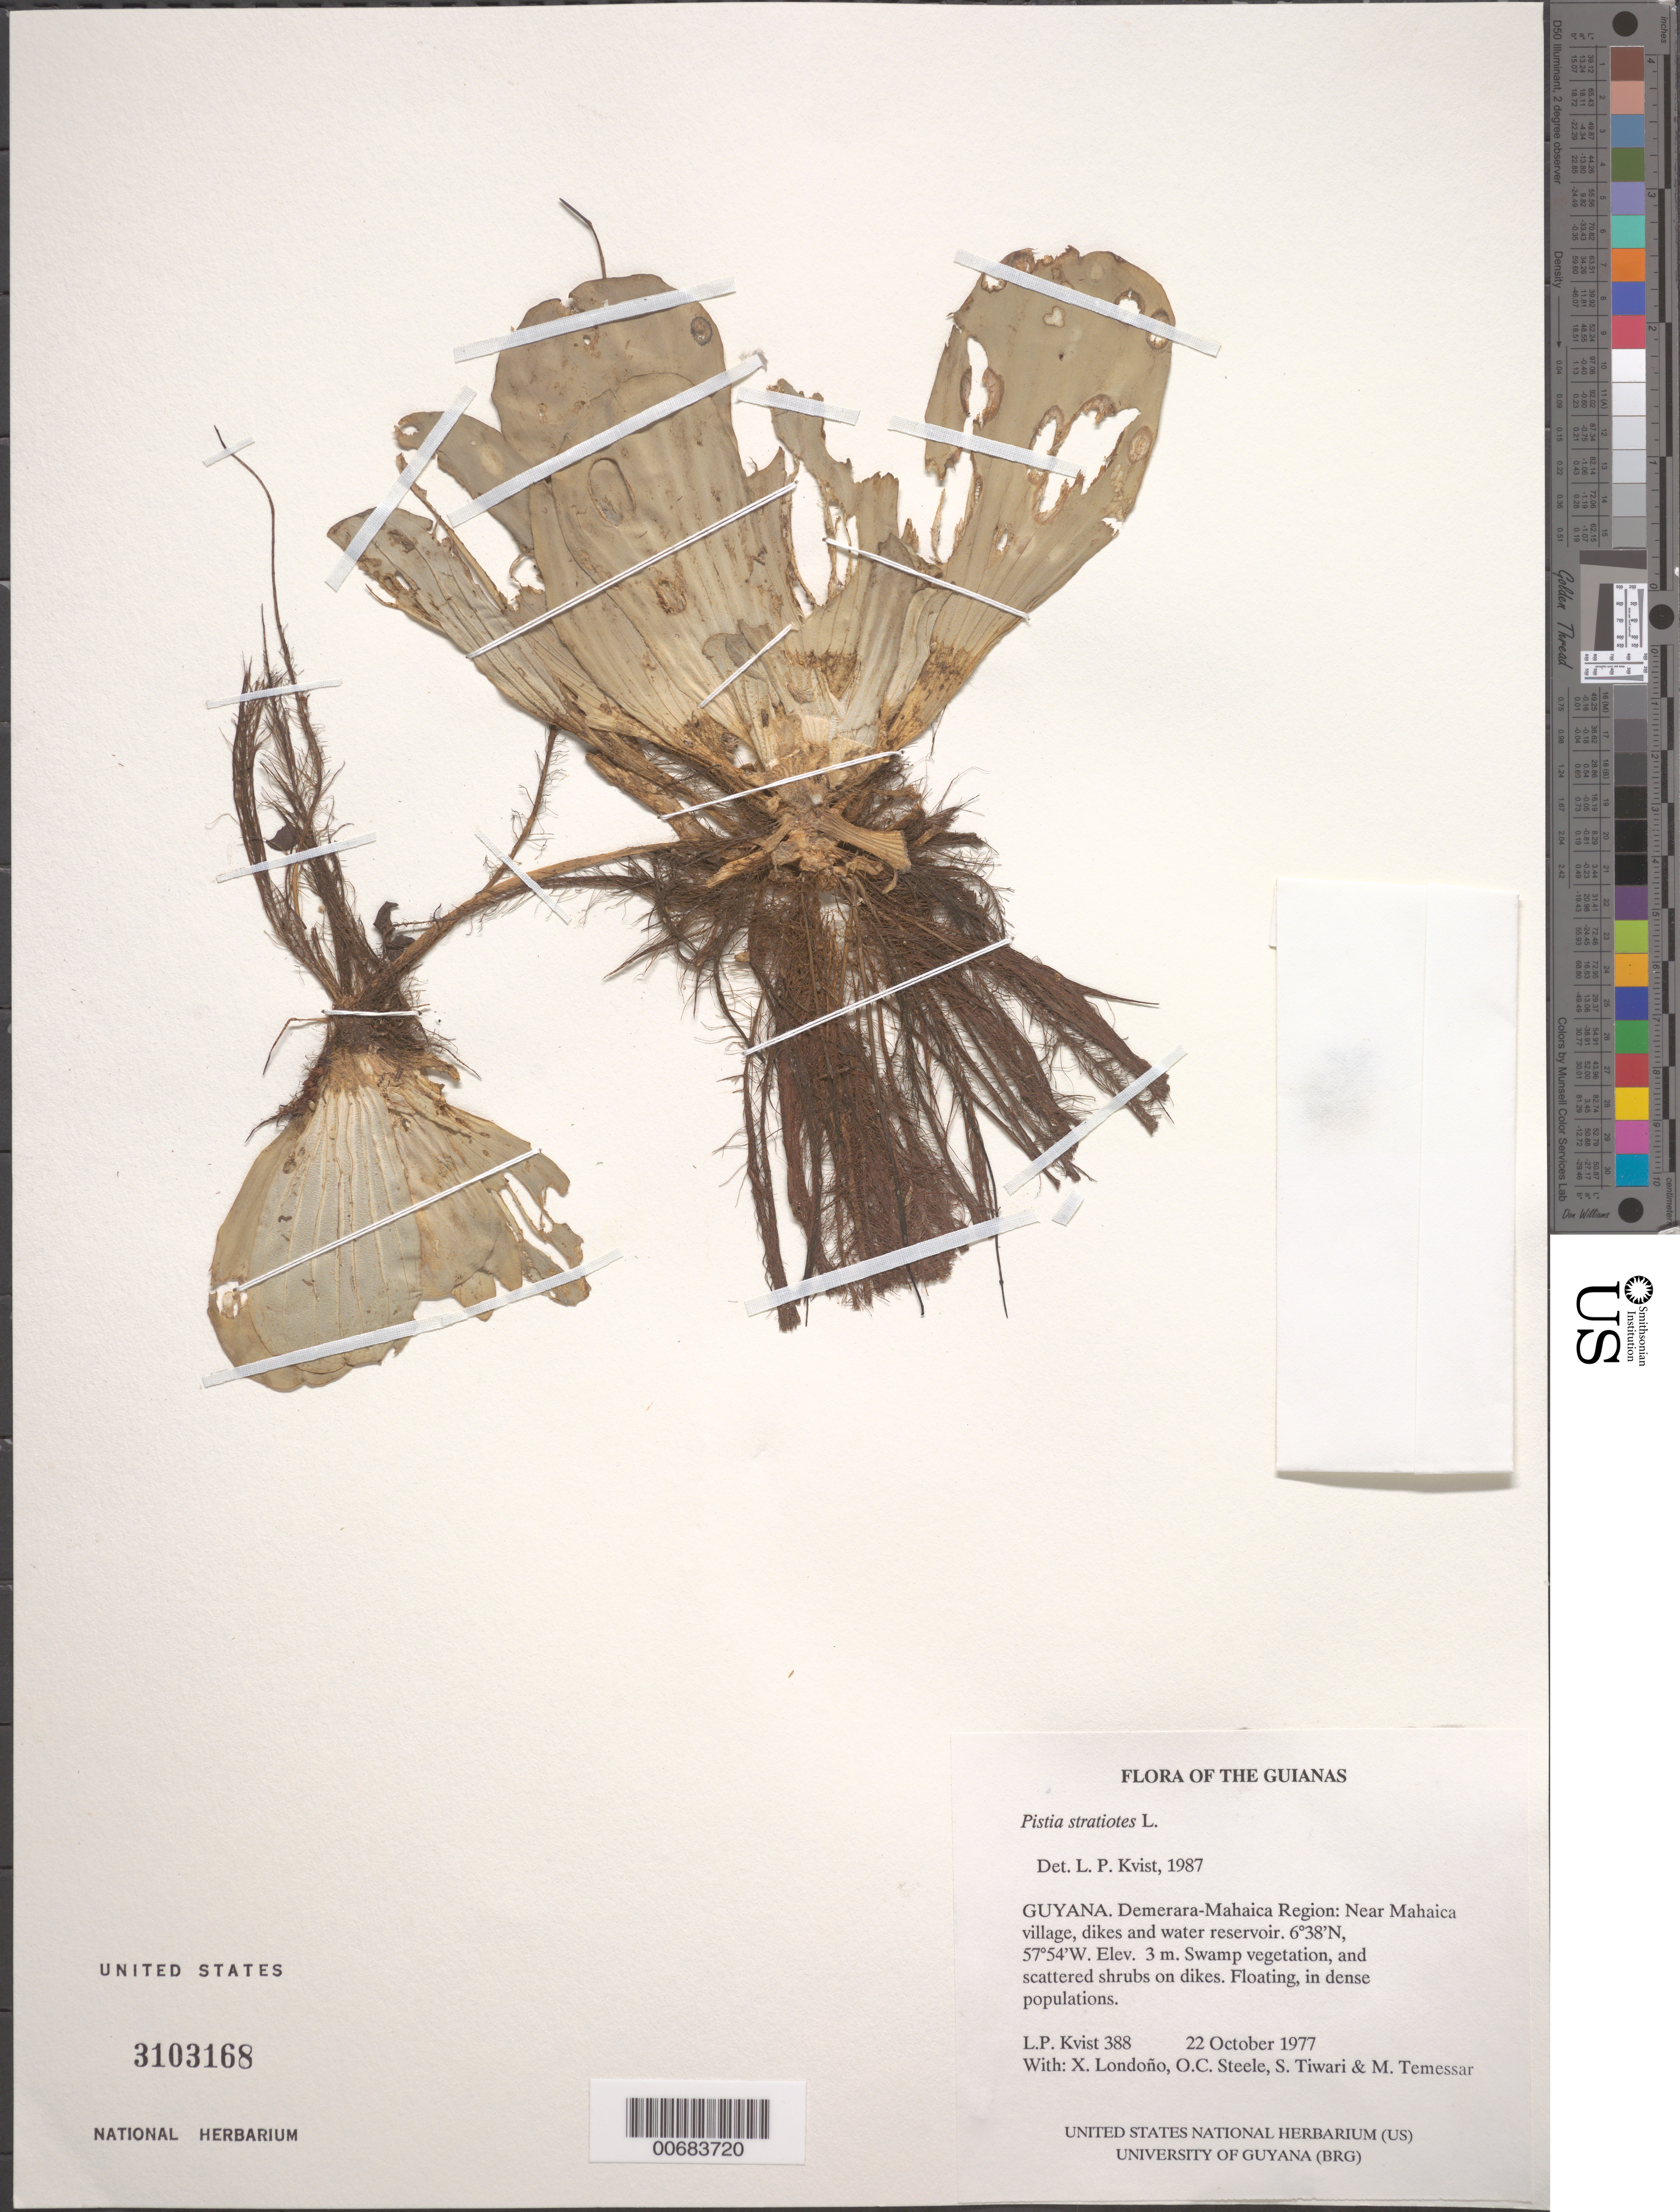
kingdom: Plantae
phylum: Tracheophyta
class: Liliopsida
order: Alismatales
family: Araceae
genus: Pistia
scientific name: Pistia stratiotes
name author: L.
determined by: Kvist, L. P., (US), Smithsonian Institution - National Museum of Natural History (UNITED STATES)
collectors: L. P. Kvist, X. Londoño, O. C. Steele, S. Tiwari & M. Tamessar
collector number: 388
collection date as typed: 22 October 1987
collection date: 1987-10-22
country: Guyana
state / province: Demerara-Mahaica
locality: Near Mahaica village, dikes and water reservoir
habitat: Swamp vegetation, and scattered shrubs on dikes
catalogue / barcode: US 3103168